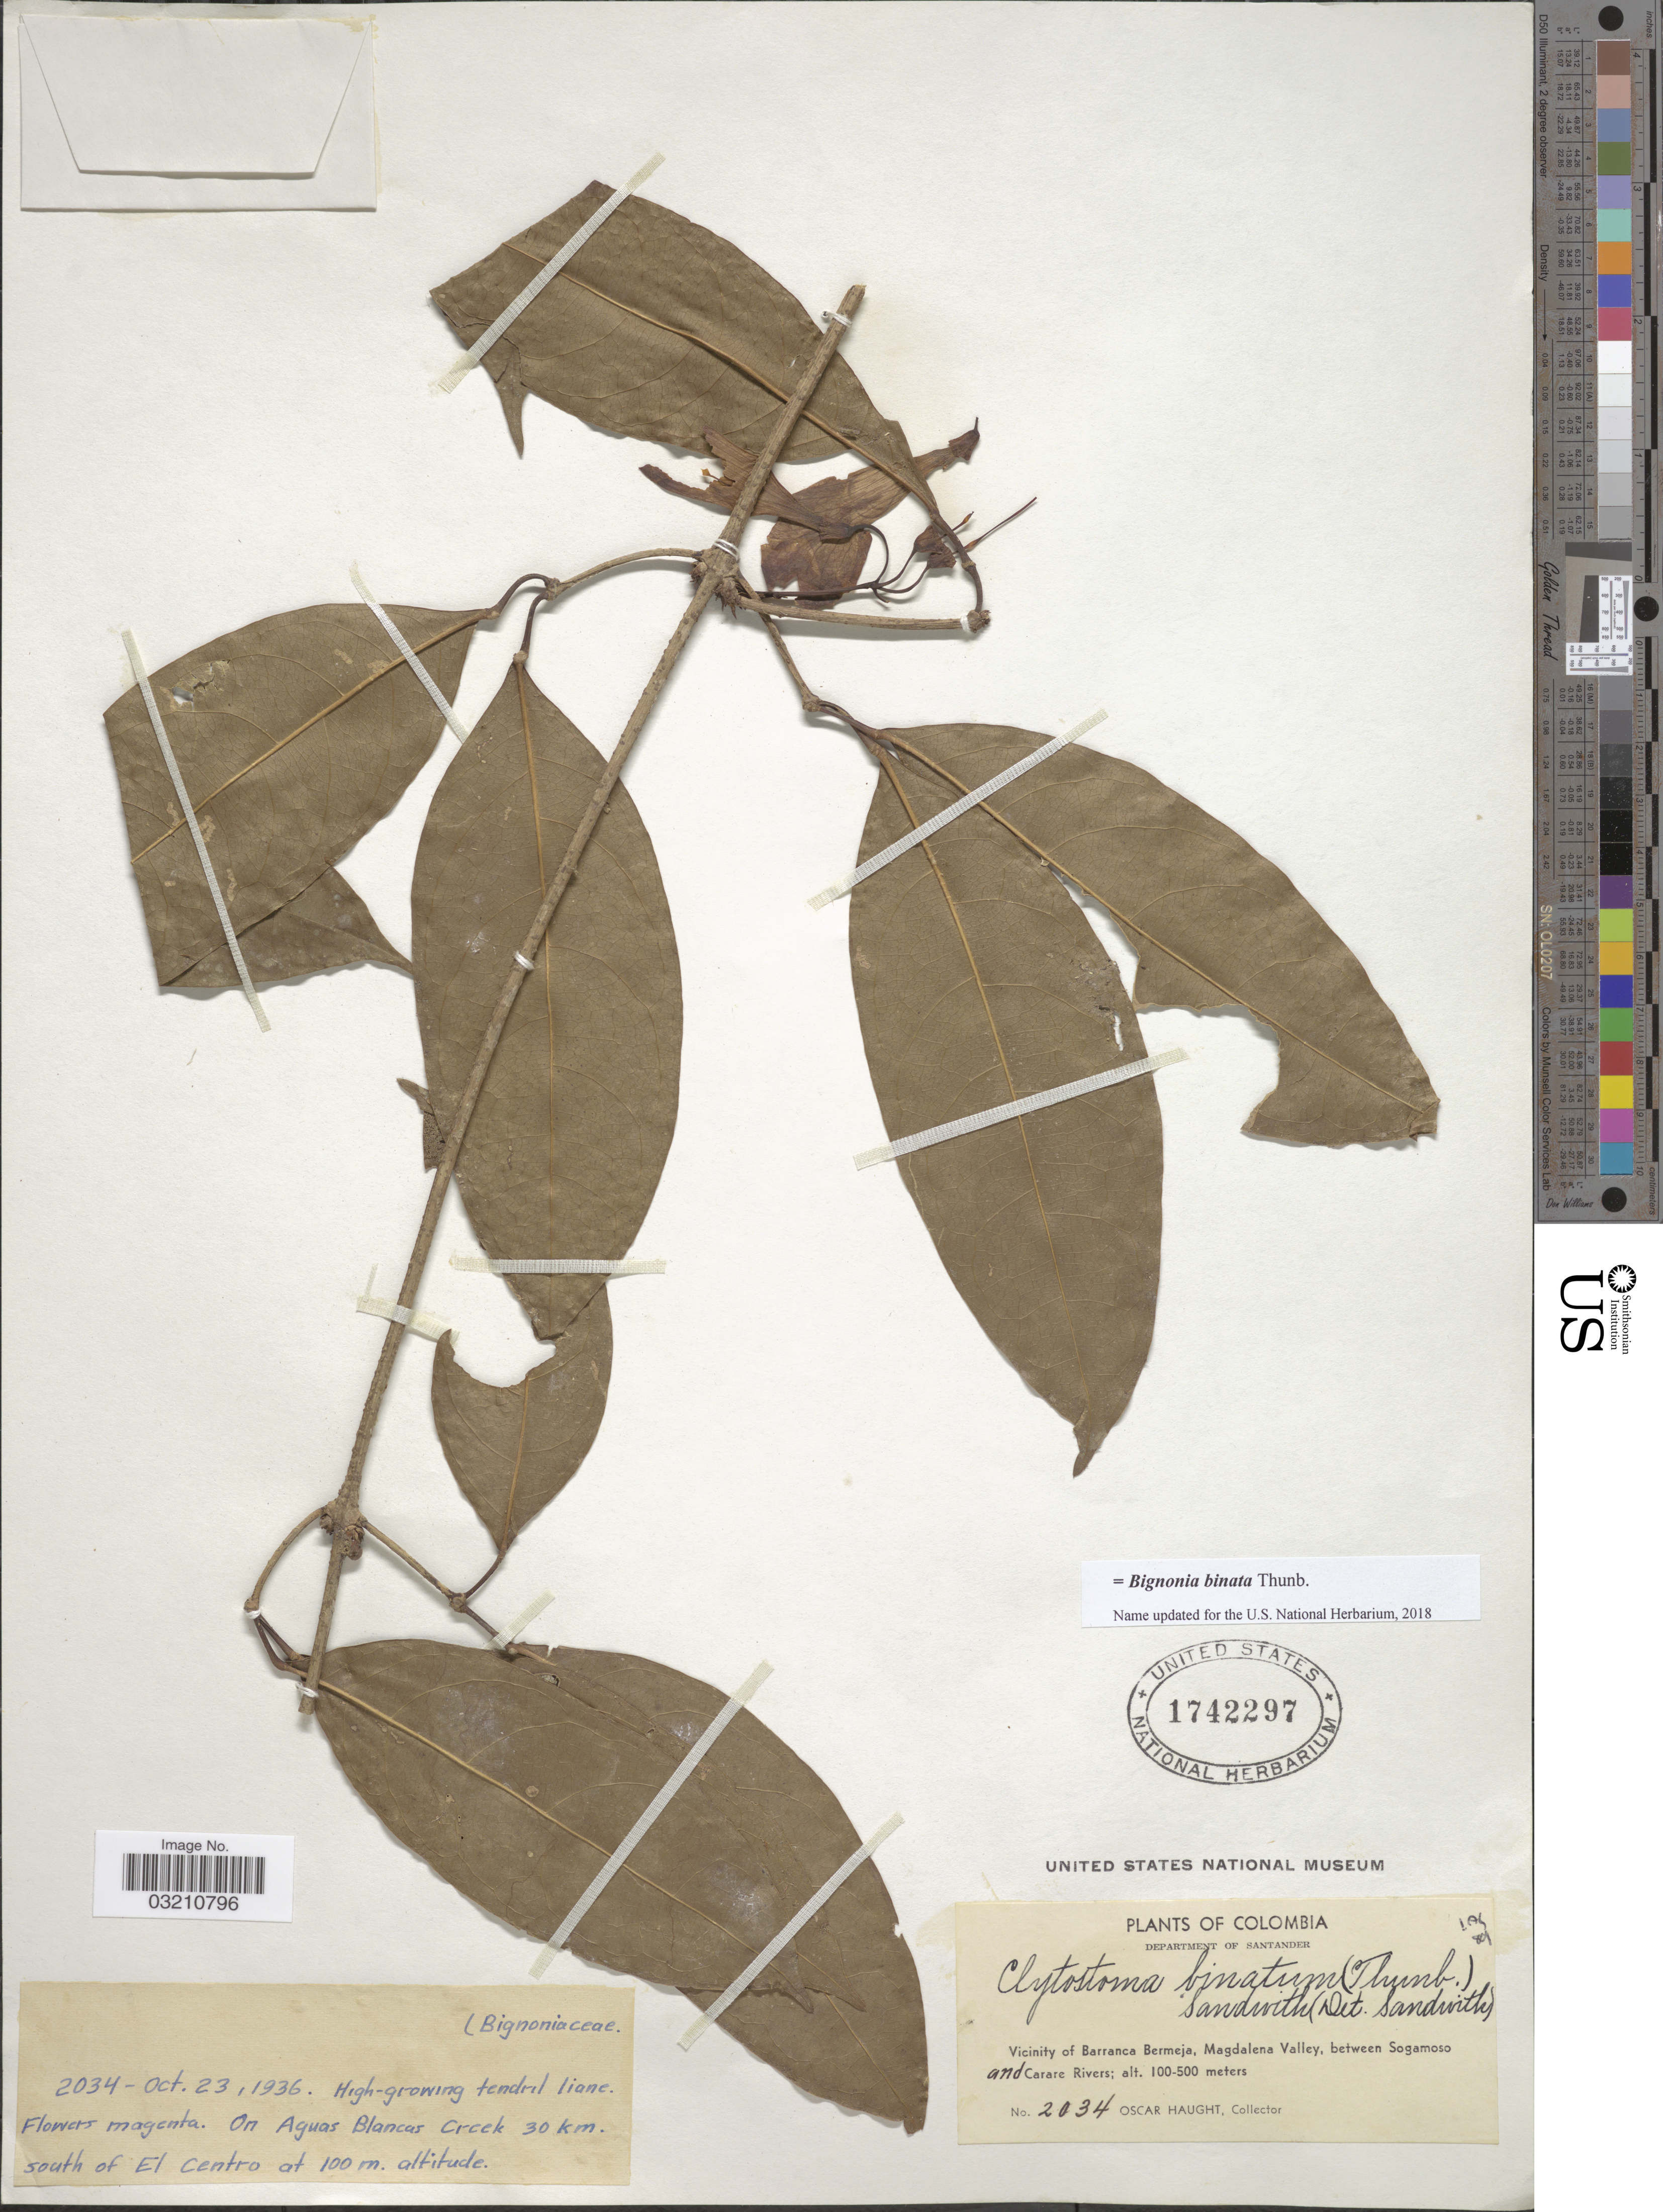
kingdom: Plantae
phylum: Tracheophyta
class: Magnoliopsida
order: Lamiales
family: Bignoniaceae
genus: Bignonia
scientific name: Bignonia binata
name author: Thunb.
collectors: O. L. Haught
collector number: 2034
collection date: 1936-10-23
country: Colombia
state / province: Santander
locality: Department of Santander. Vicinity of Barranca Bermeja, Magdalena Valley, between Sogamoso and Carare Rivers. On Aguas Blancas Creek 30 km. south of El Centro.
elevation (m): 100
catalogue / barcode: US 1742297